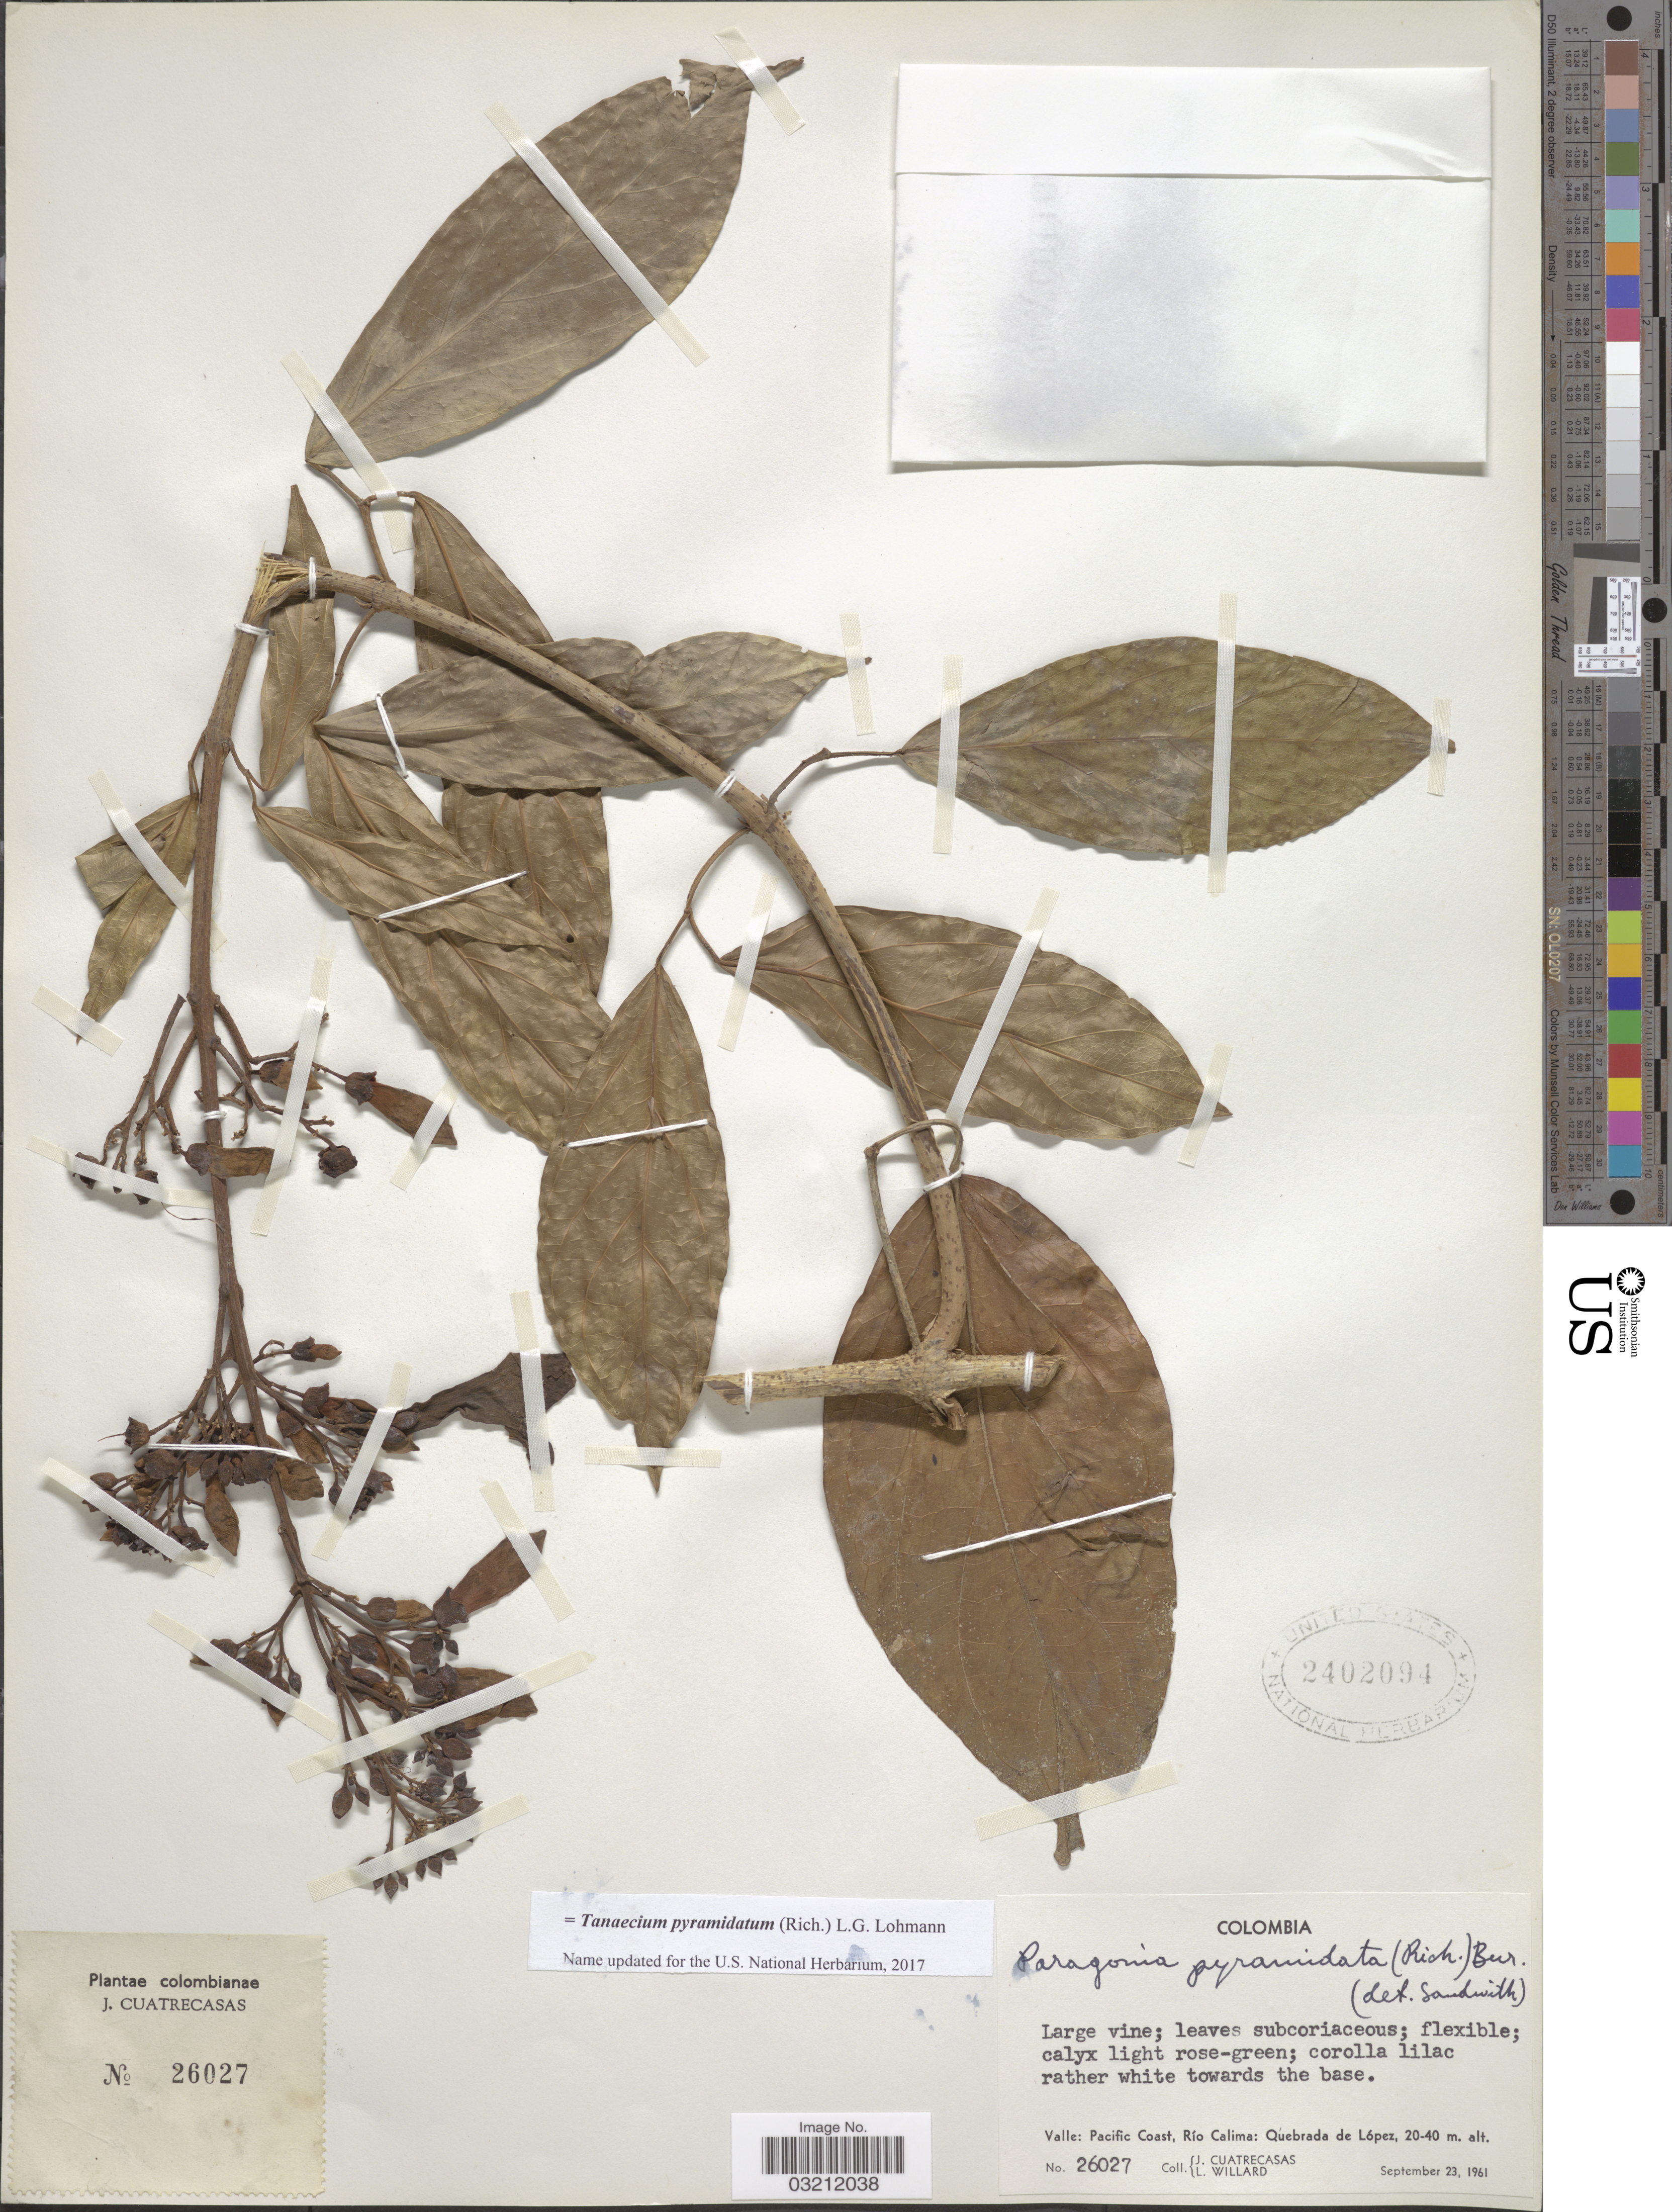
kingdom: Plantae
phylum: Tracheophyta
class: Magnoliopsida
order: Lamiales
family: Bignoniaceae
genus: Tanaecium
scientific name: Tanaecium pyramidatum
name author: (Rich.) L.G. Lohmann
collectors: J. Cuatrecasas & L. Willard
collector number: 26027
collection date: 1961-09-23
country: Colombia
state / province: Valle del Cauca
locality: Valle: Pacific Coast, Río Calima: Quebrada de López.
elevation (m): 20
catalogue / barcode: US 2402094